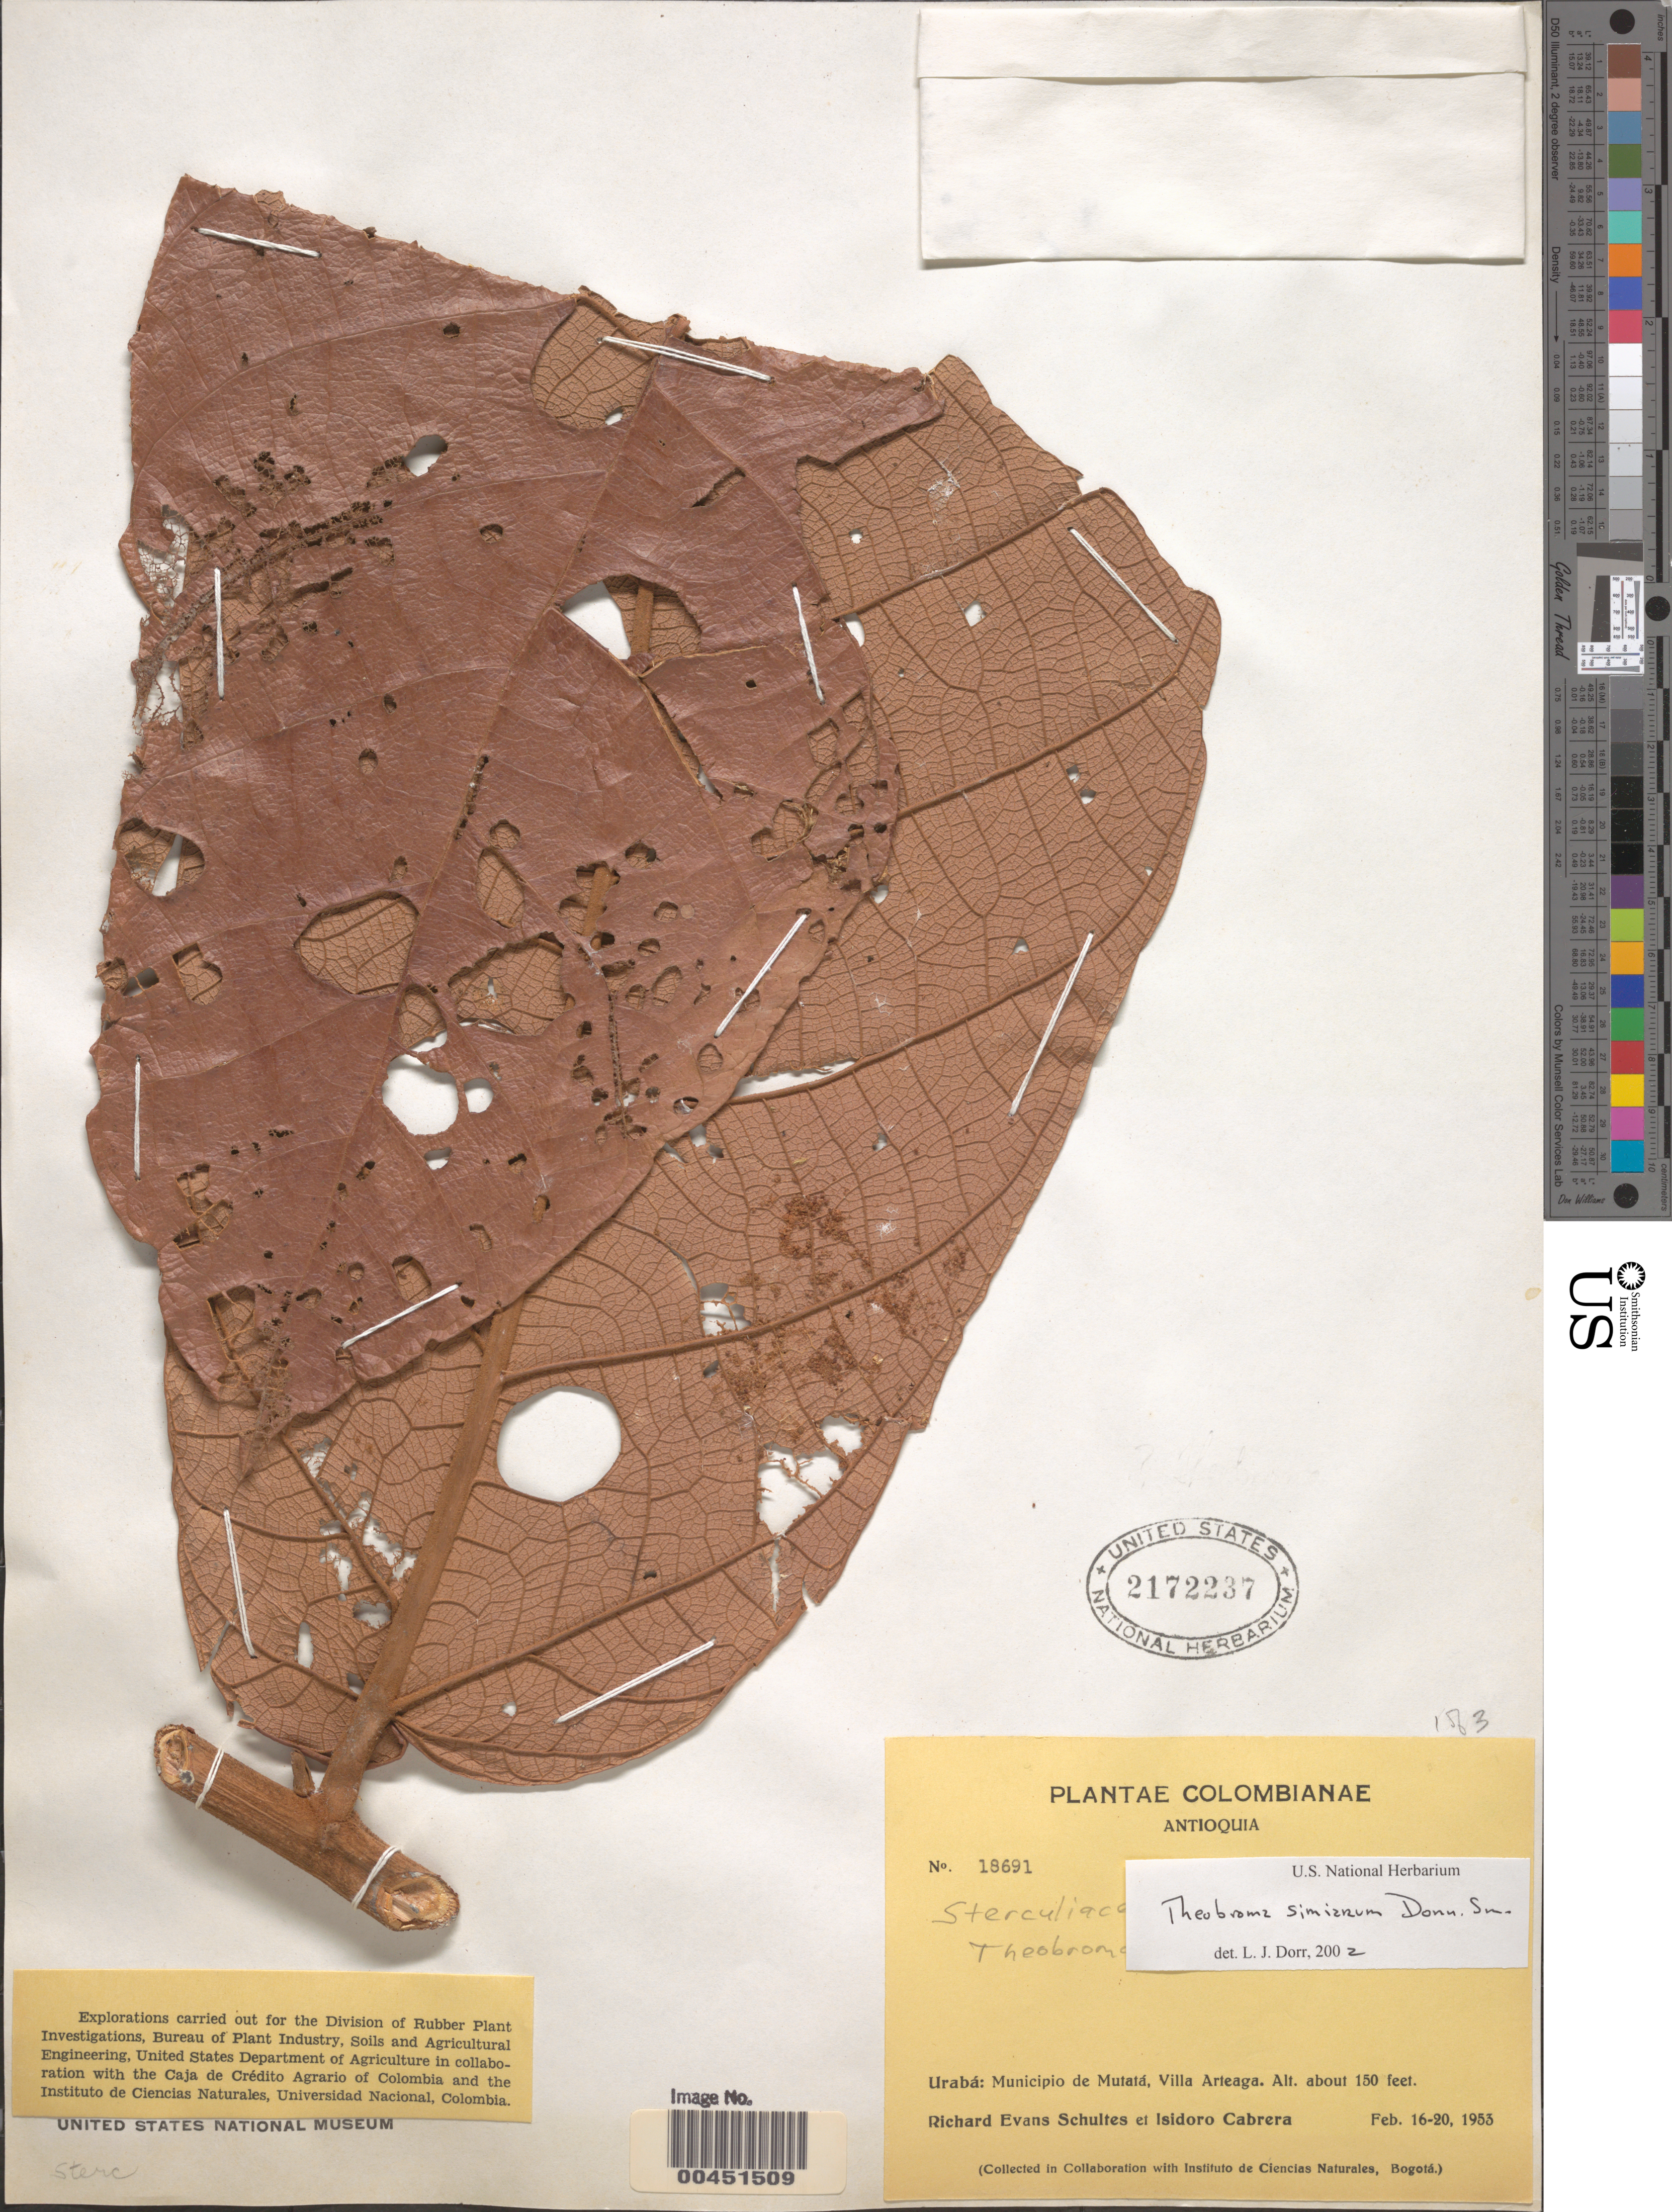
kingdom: Plantae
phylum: Tracheophyta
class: Magnoliopsida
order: Malvales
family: Malvaceae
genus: Theobroma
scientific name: Theobroma simiarum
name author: Donn. Sm.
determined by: Dorr, L. J., (BOT), Smithsonian Institution - National Museum of Natural History (UNITED STATES)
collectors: R. E. Schultes & I. Cabrera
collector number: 18691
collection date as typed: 16 Feb 1953 to 20 Feb 1953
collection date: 1953-02-16/1953-02-20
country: Colombia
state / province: Antioquia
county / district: Mutatá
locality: Villa Arteaga, Urabá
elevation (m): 46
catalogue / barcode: US 2172237